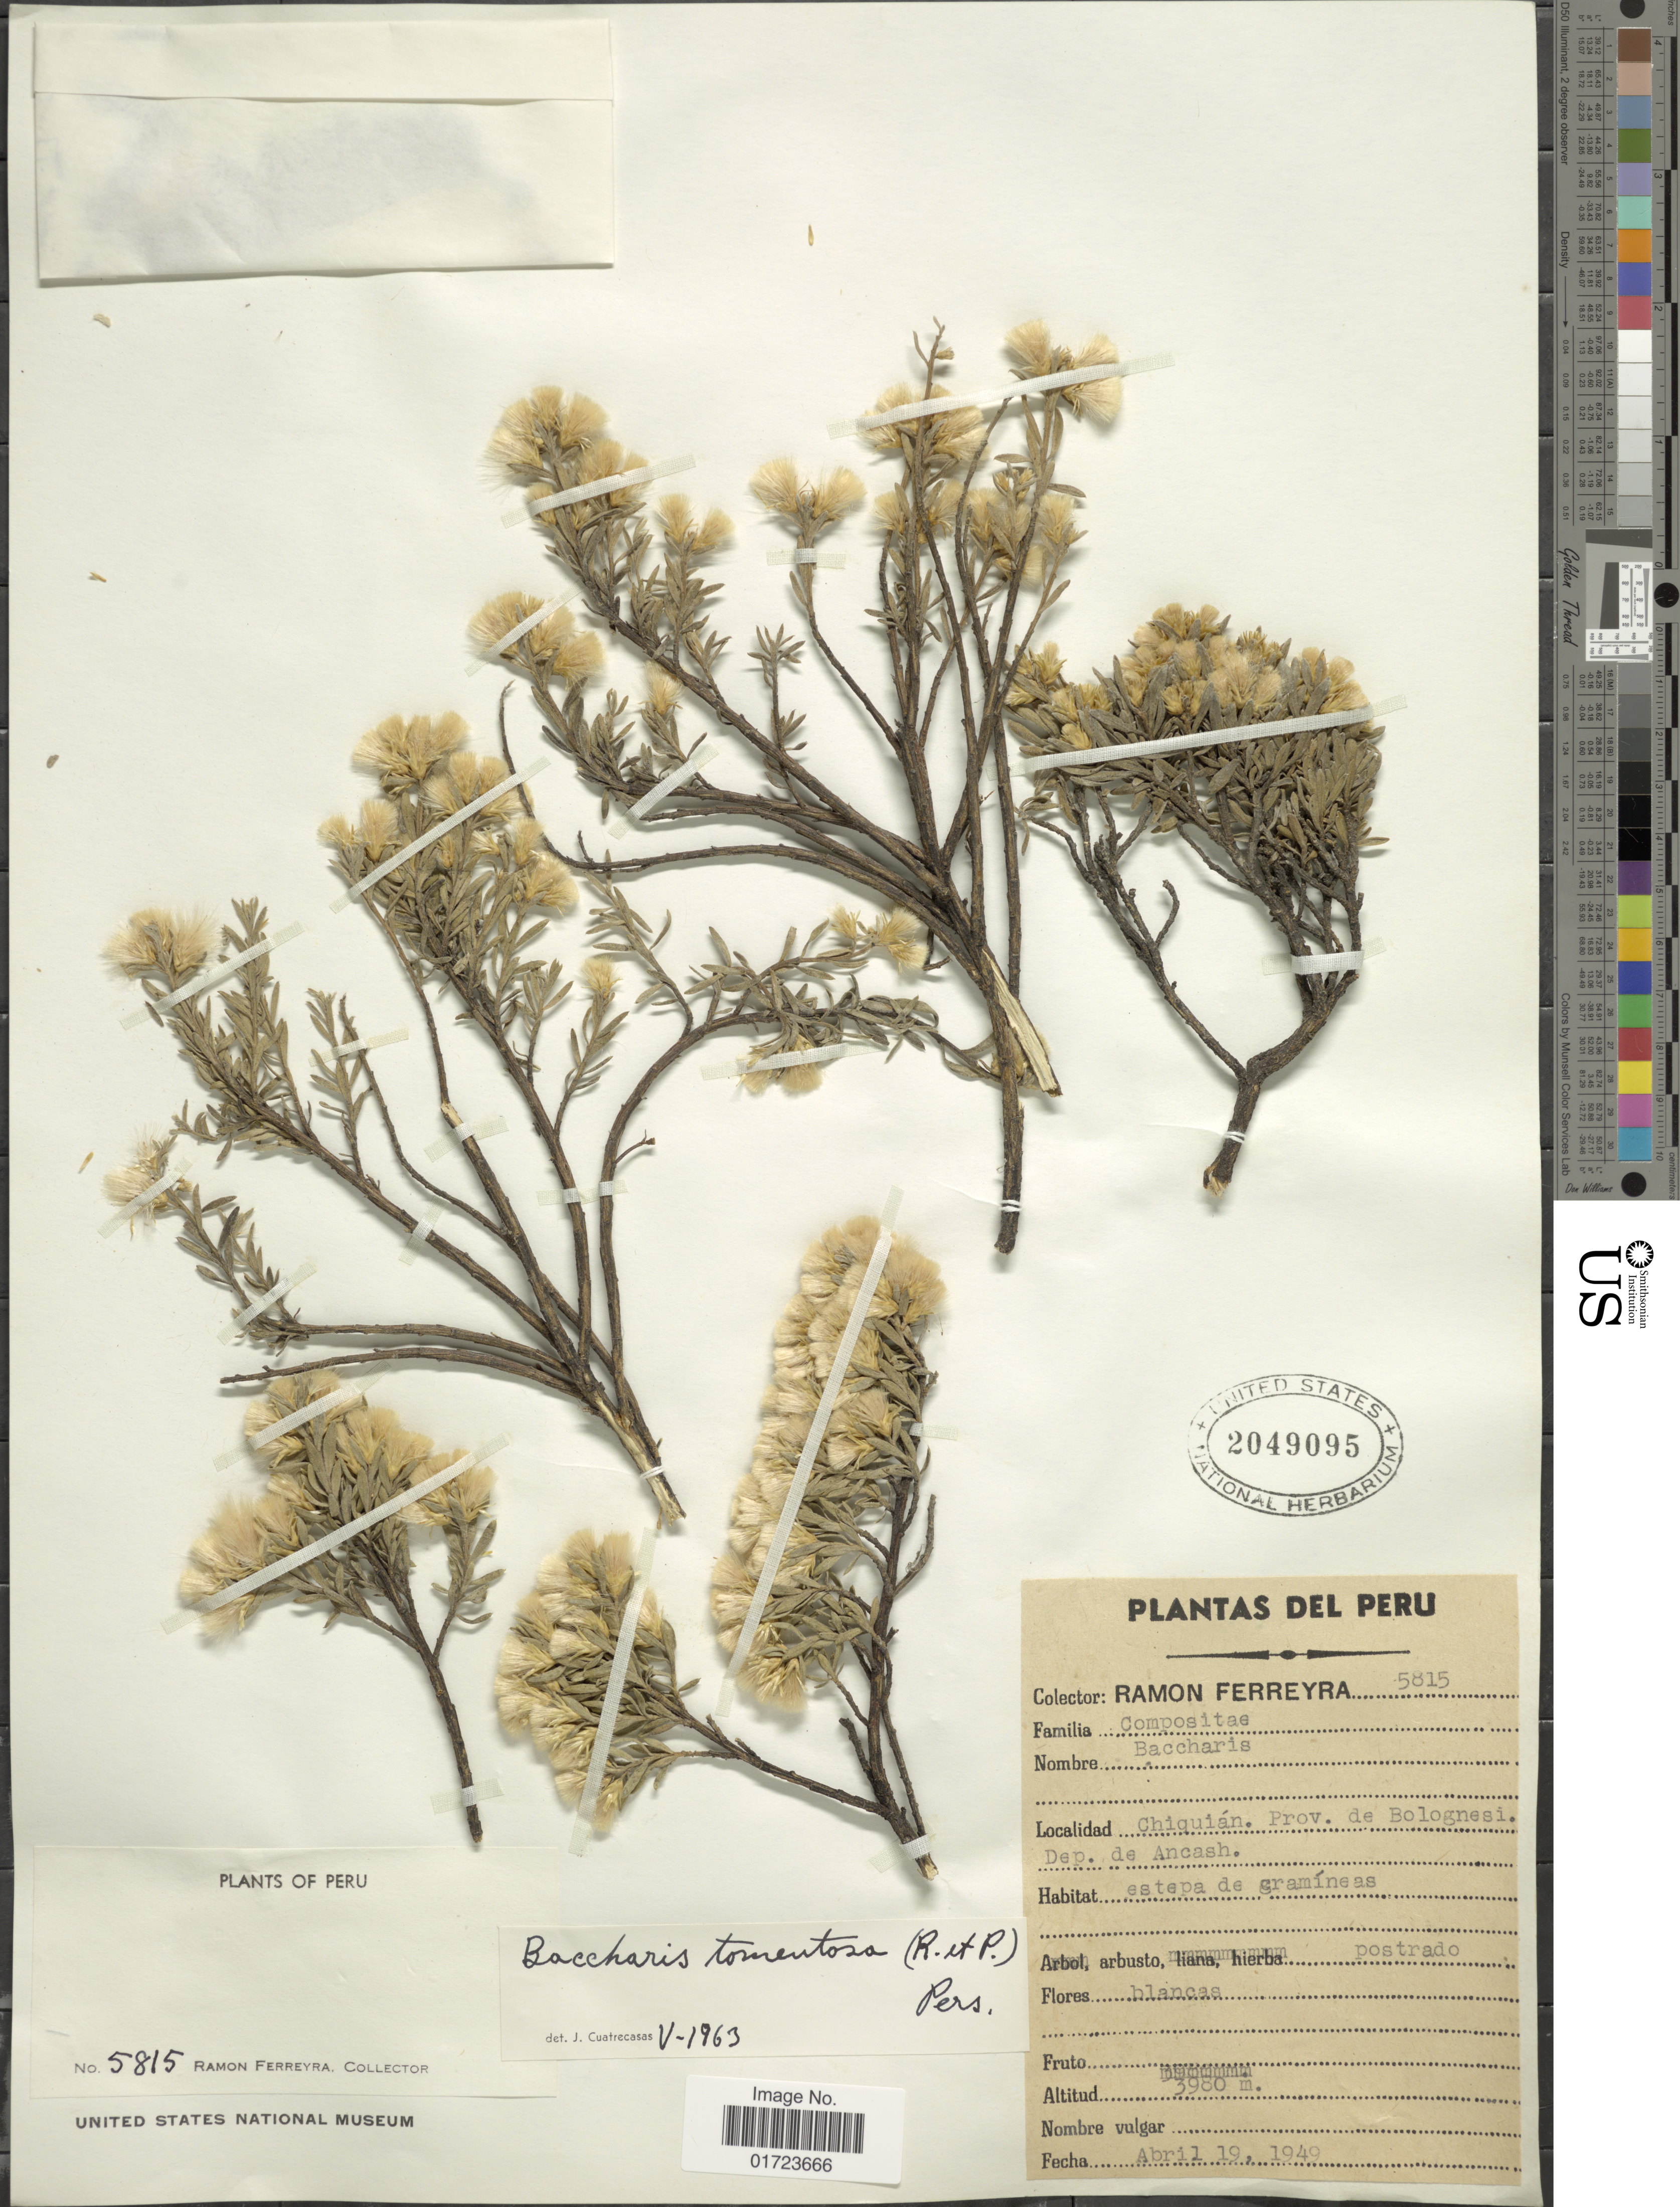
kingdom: Plantae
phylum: Tracheophyta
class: Magnoliopsida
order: Asterales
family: Asteraceae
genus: Baccharis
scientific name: Baccharis tomentosa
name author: (Ruiz & Pav.) Pers.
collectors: R. A. Ferreyra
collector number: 5815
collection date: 1949-04-19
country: Peru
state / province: Ancash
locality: Chiquian. Prov. de Bolognesi, Dep. de Ancash.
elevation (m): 3980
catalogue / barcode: US 2049095